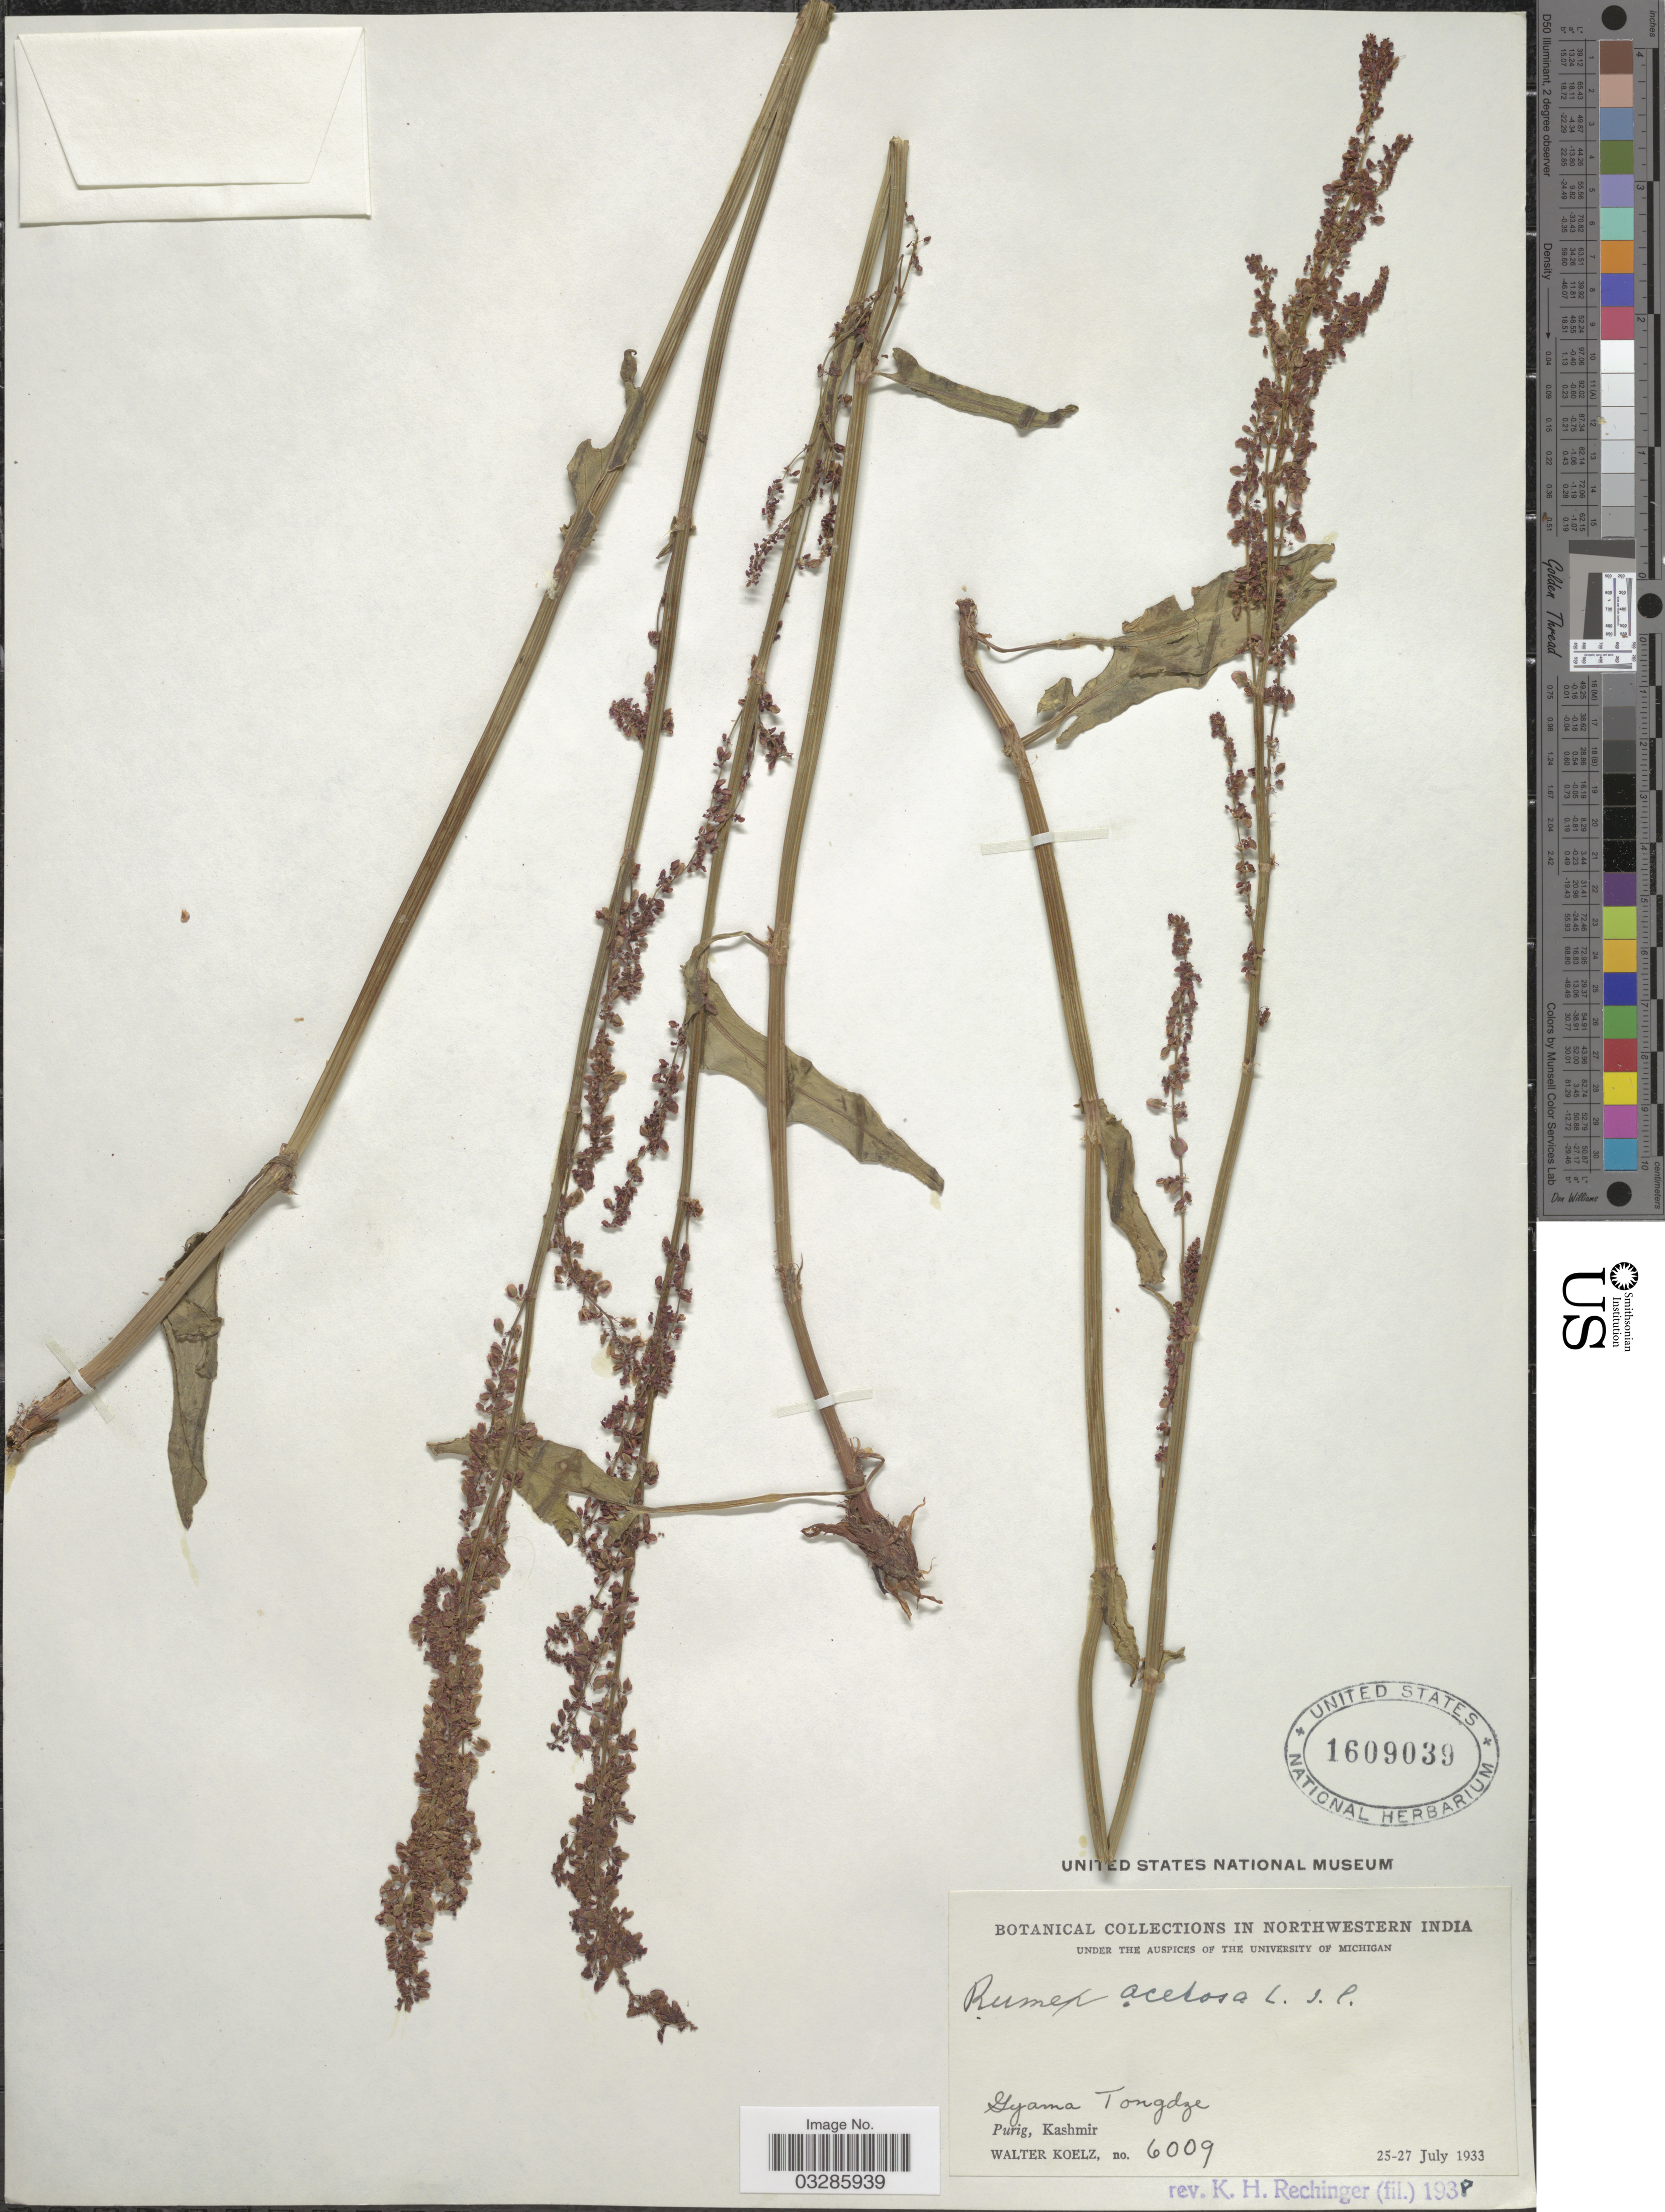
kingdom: Plantae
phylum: Tracheophyta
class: Magnoliopsida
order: Caryophyllales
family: Polygonaceae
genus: Rumex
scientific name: Rumex acetosa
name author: L.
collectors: W. N. Koelz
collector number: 6009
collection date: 1933-07-25/1933-07-27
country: India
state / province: Ladakh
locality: Northwestern India, Gyama Tongdze, Purig, Kashmir.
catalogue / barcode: US 1609039